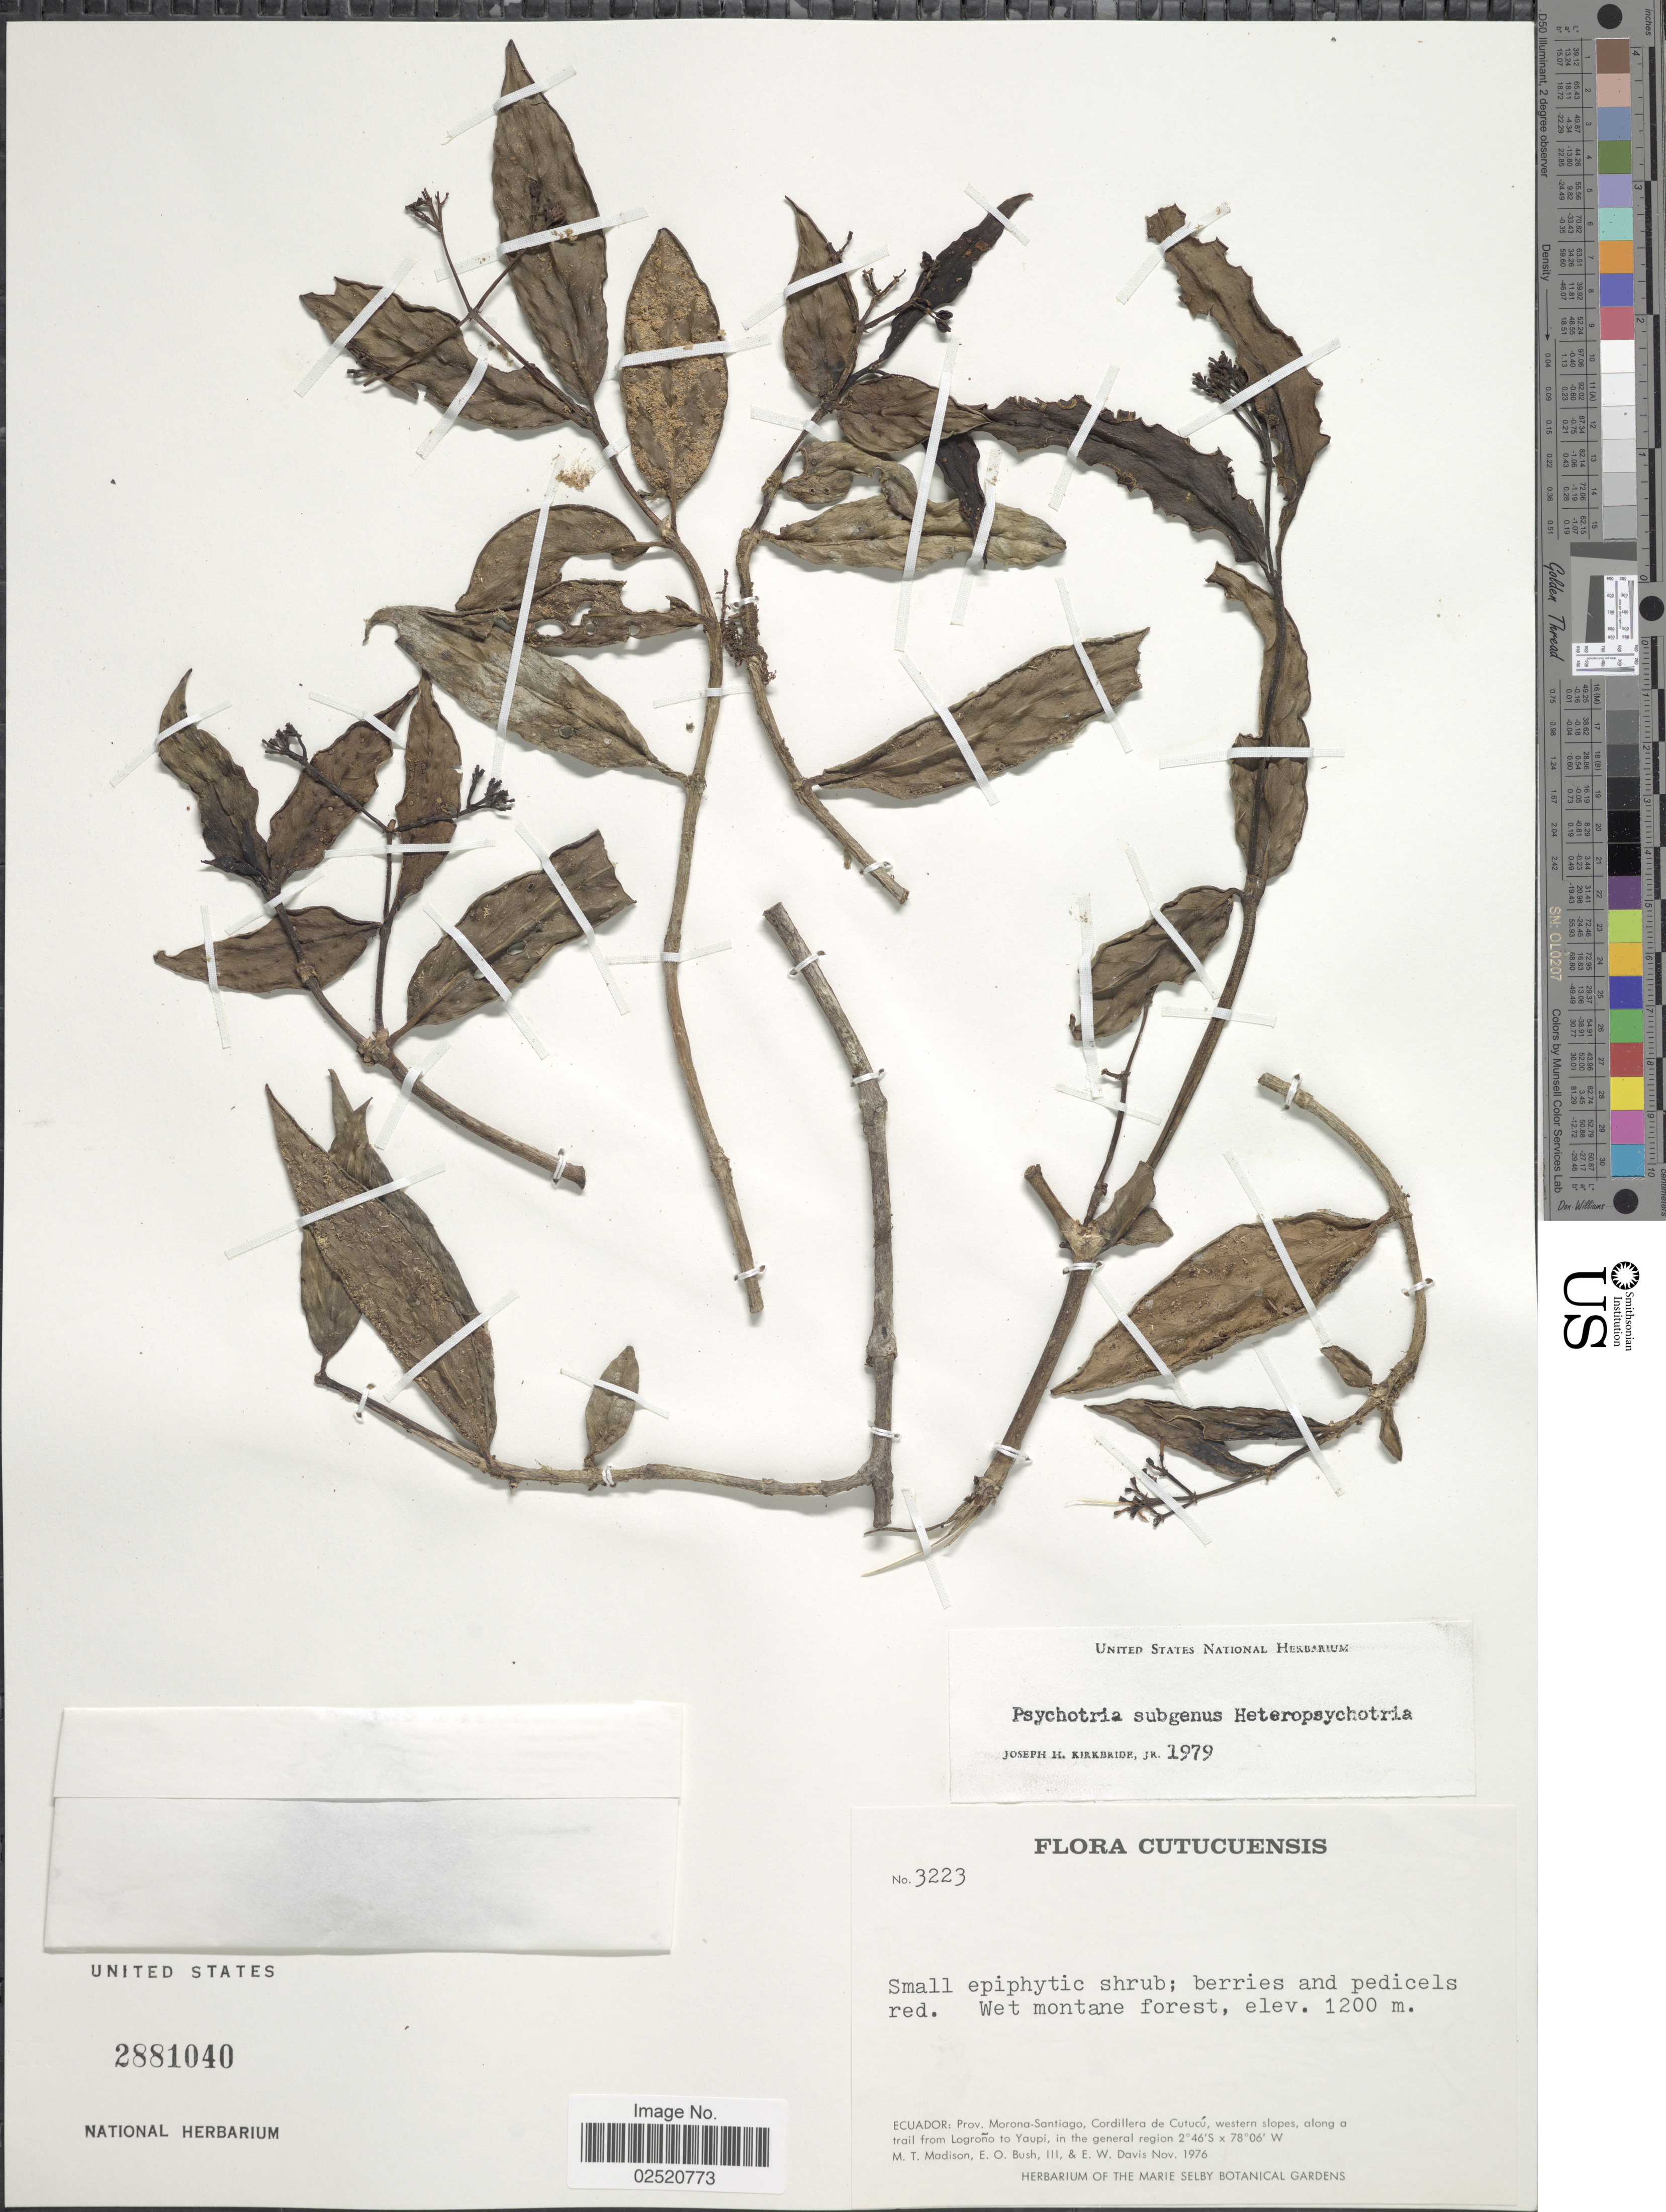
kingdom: Plantae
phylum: Tracheophyta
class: Magnoliopsida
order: Gentianales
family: Rubiaceae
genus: Psychotria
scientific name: Psychotria sp.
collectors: M. T. Madison, E. O. Bush & E. W. Davis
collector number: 3223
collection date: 1976-11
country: Ecuador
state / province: Morona-Santiago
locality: Cordillera de Cutucu, western slopes, along a trail from Logrono to Yaupi, in the general region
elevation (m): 1200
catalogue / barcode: US 2881040